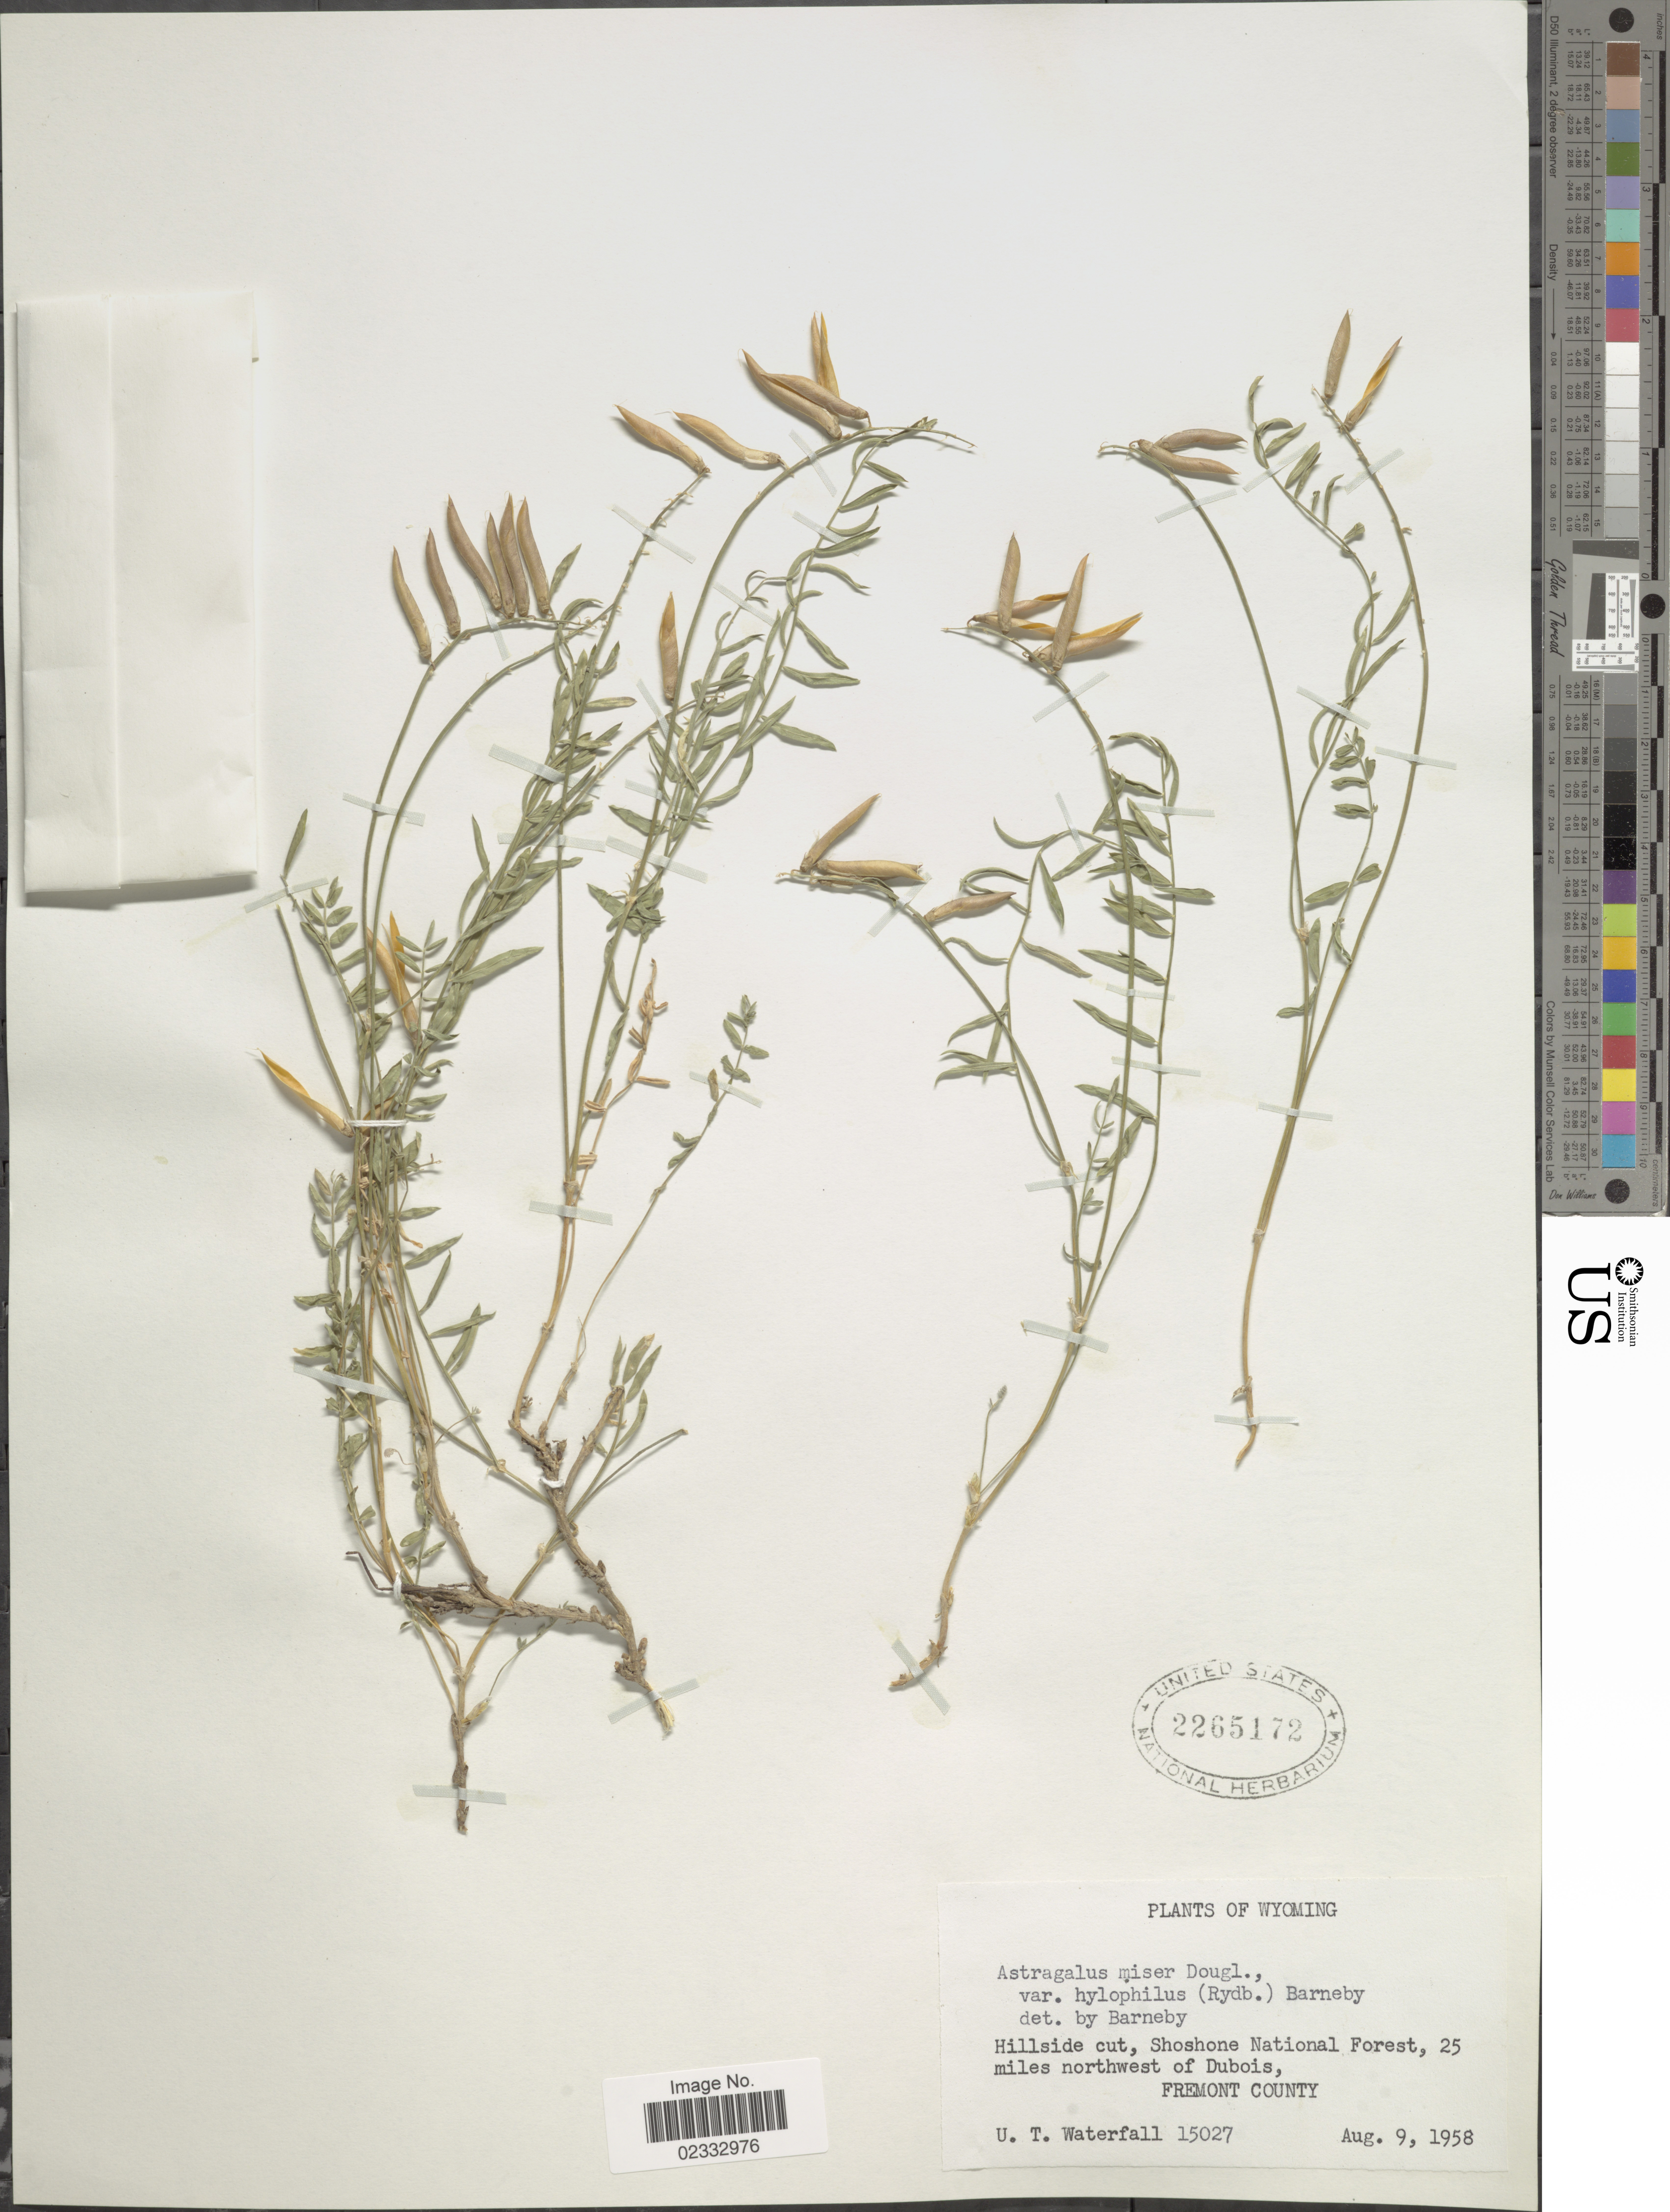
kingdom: Plantae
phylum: Tracheophyta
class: Magnoliopsida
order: Fabales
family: Fabaceae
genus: Astragalus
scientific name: Astragalus miser var. hylophilus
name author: (Rydb.) Barneby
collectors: U. T. Waterfall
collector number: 15027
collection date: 1958-08-09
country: United States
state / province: Wyoming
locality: Hillside cut, Shoshone National Forest, 25 miles northwest of Dubois Fremont County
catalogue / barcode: US 2265172